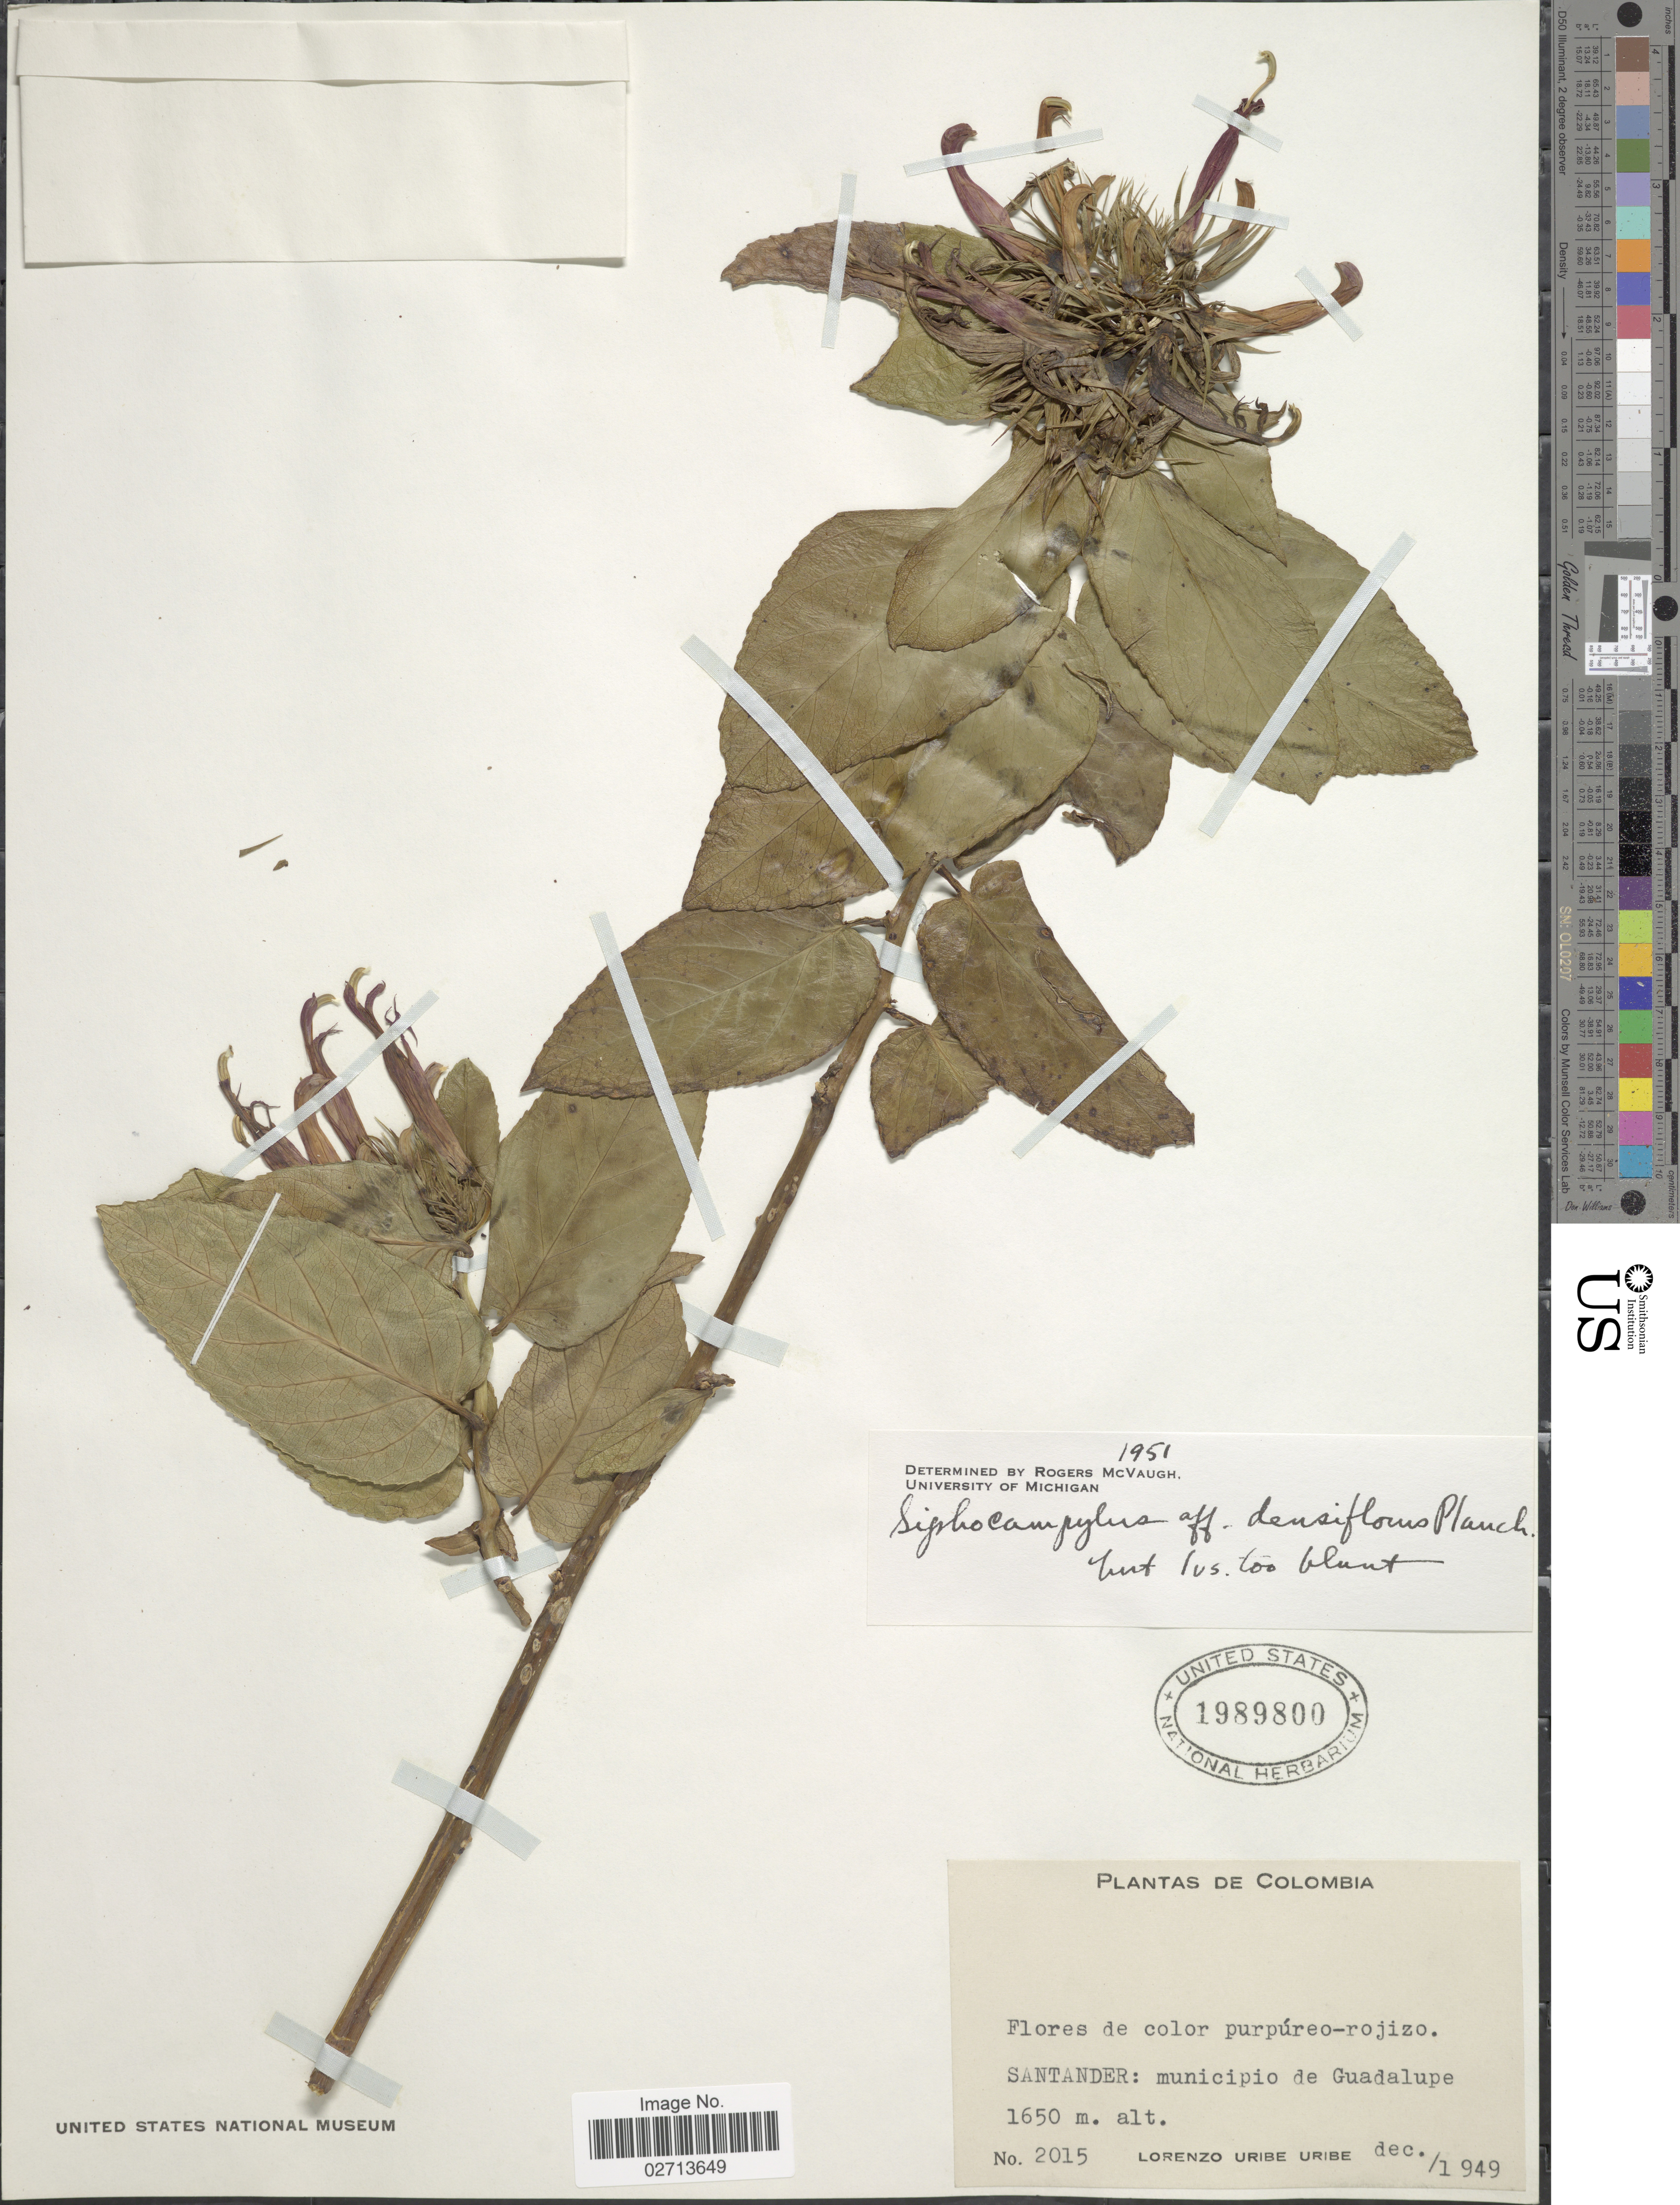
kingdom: Plantae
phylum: Tracheophyta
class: Magnoliopsida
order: Asterales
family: Campanulaceae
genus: Siphocampylus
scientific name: Siphocampylus densiflorus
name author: Planch.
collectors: L. Uribe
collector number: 2015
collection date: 1949-12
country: Colombia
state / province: Santander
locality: Municipio de Guadalupe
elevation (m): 1650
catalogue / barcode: US 1989800